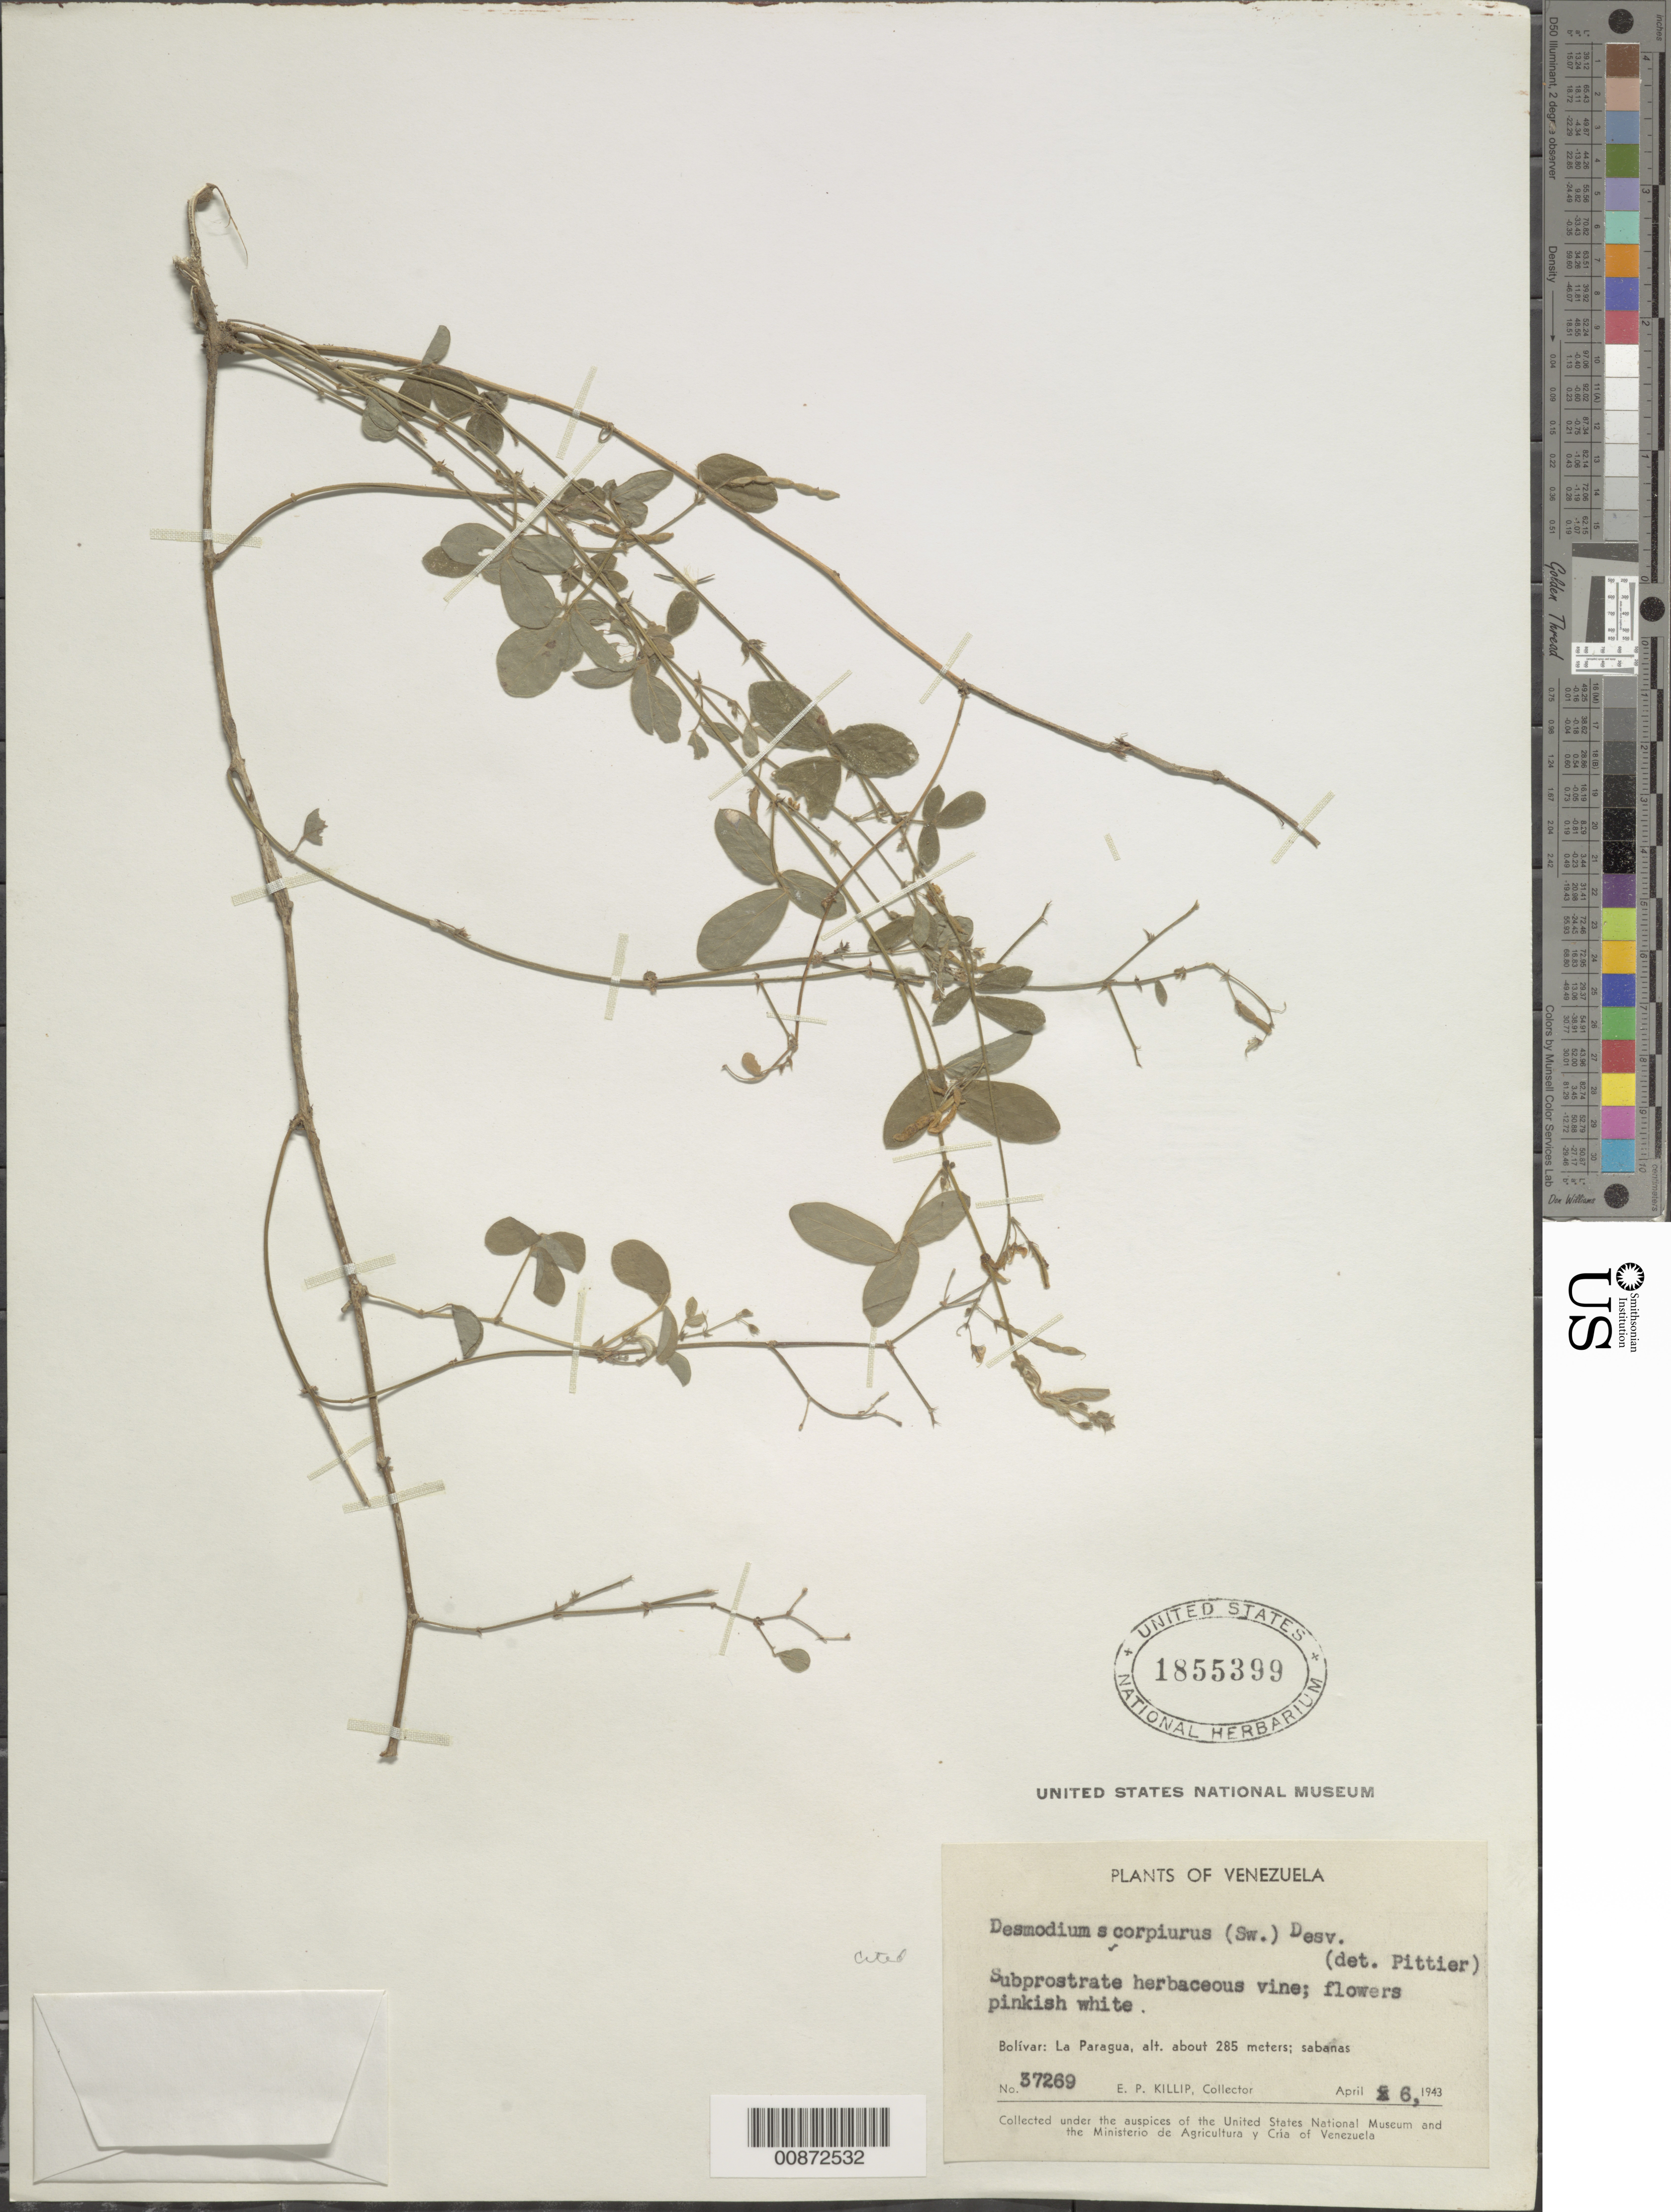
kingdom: Plantae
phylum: Tracheophyta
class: Magnoliopsida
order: Fabales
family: Fabaceae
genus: Desmodium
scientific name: Desmodium scorpiurus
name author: (Sw.) Desv. ex DC.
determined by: Pittier, Henri F.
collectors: E. P. Killip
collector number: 37269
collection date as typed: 6-Apr-43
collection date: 1943-04-06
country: Venezuela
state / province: Bolívar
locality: La Paragua, along Río Paragua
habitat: Savanna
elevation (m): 285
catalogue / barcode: US 1855399